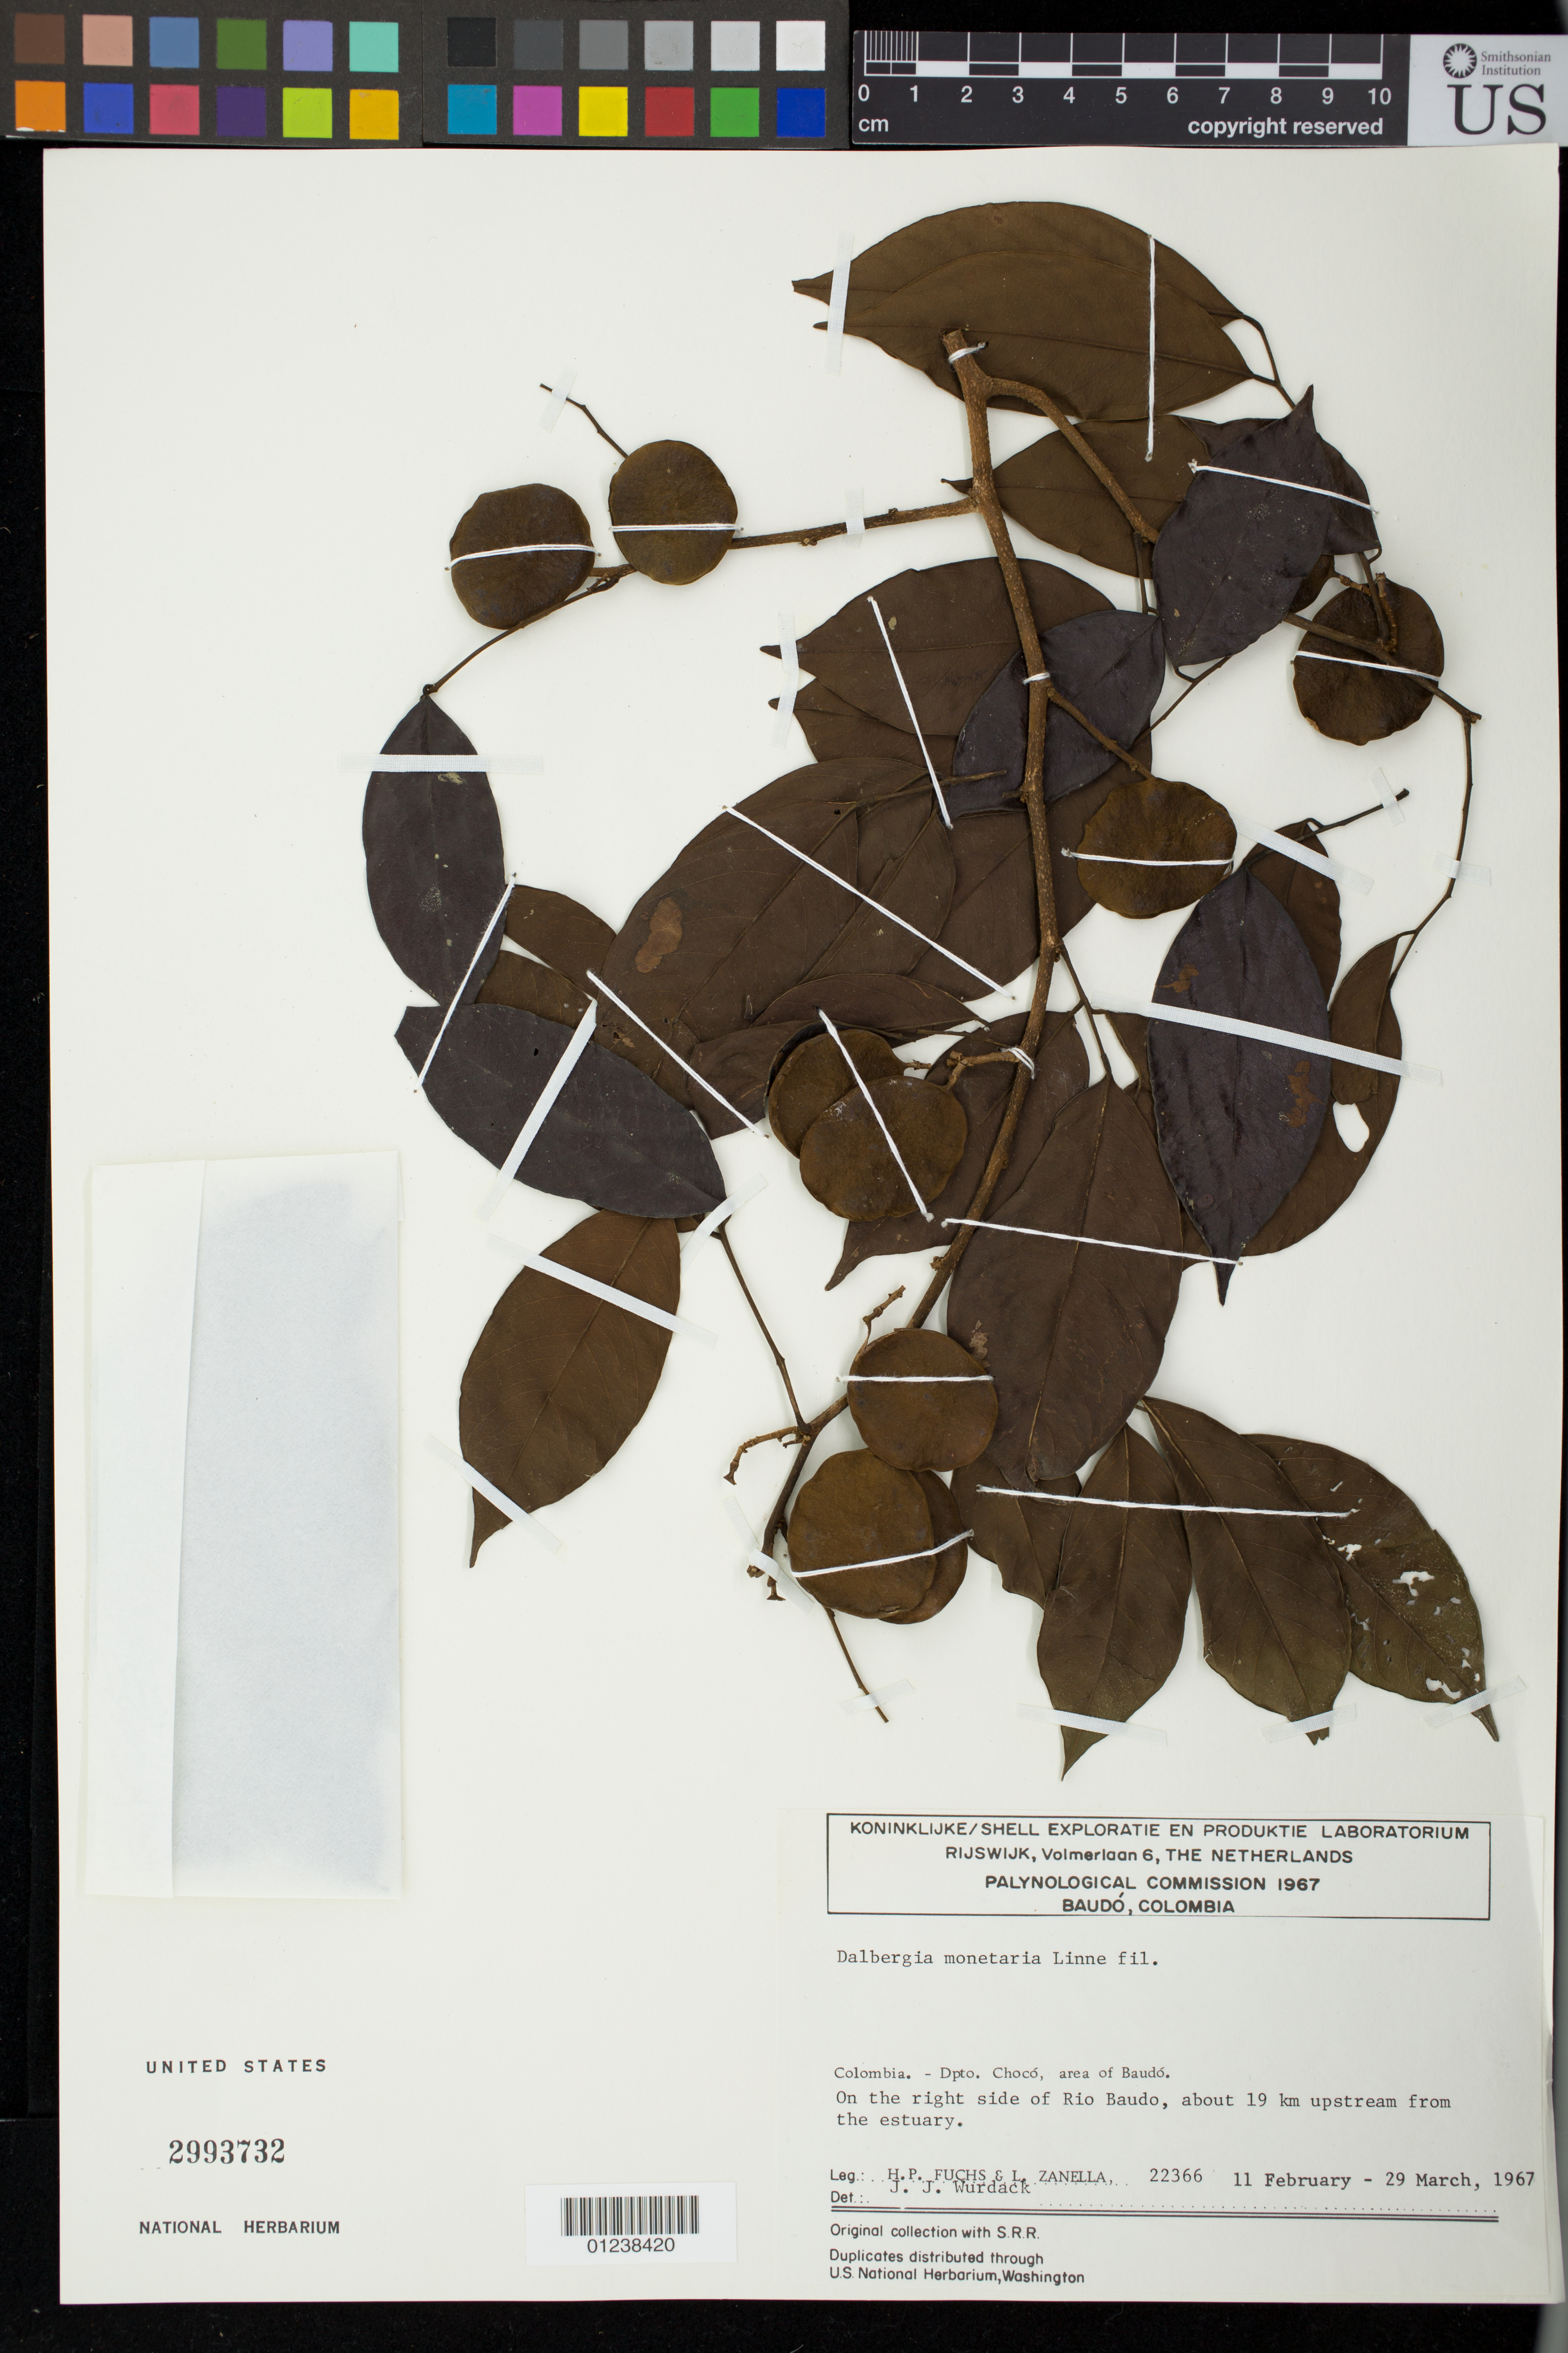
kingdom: Plantae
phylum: Tracheophyta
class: Magnoliopsida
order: Fabales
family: Fabaceae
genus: Dalbergia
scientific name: Dalbergia monetaria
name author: L. f.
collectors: H. P. Fuchs, L. Zanella & J. J. Wurdack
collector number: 22366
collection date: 1967-02-11/1967-03-29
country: Colombia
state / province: Choco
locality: On the right side of Rio Baudo, about 19 km upstream from the estuary.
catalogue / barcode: US 2993732